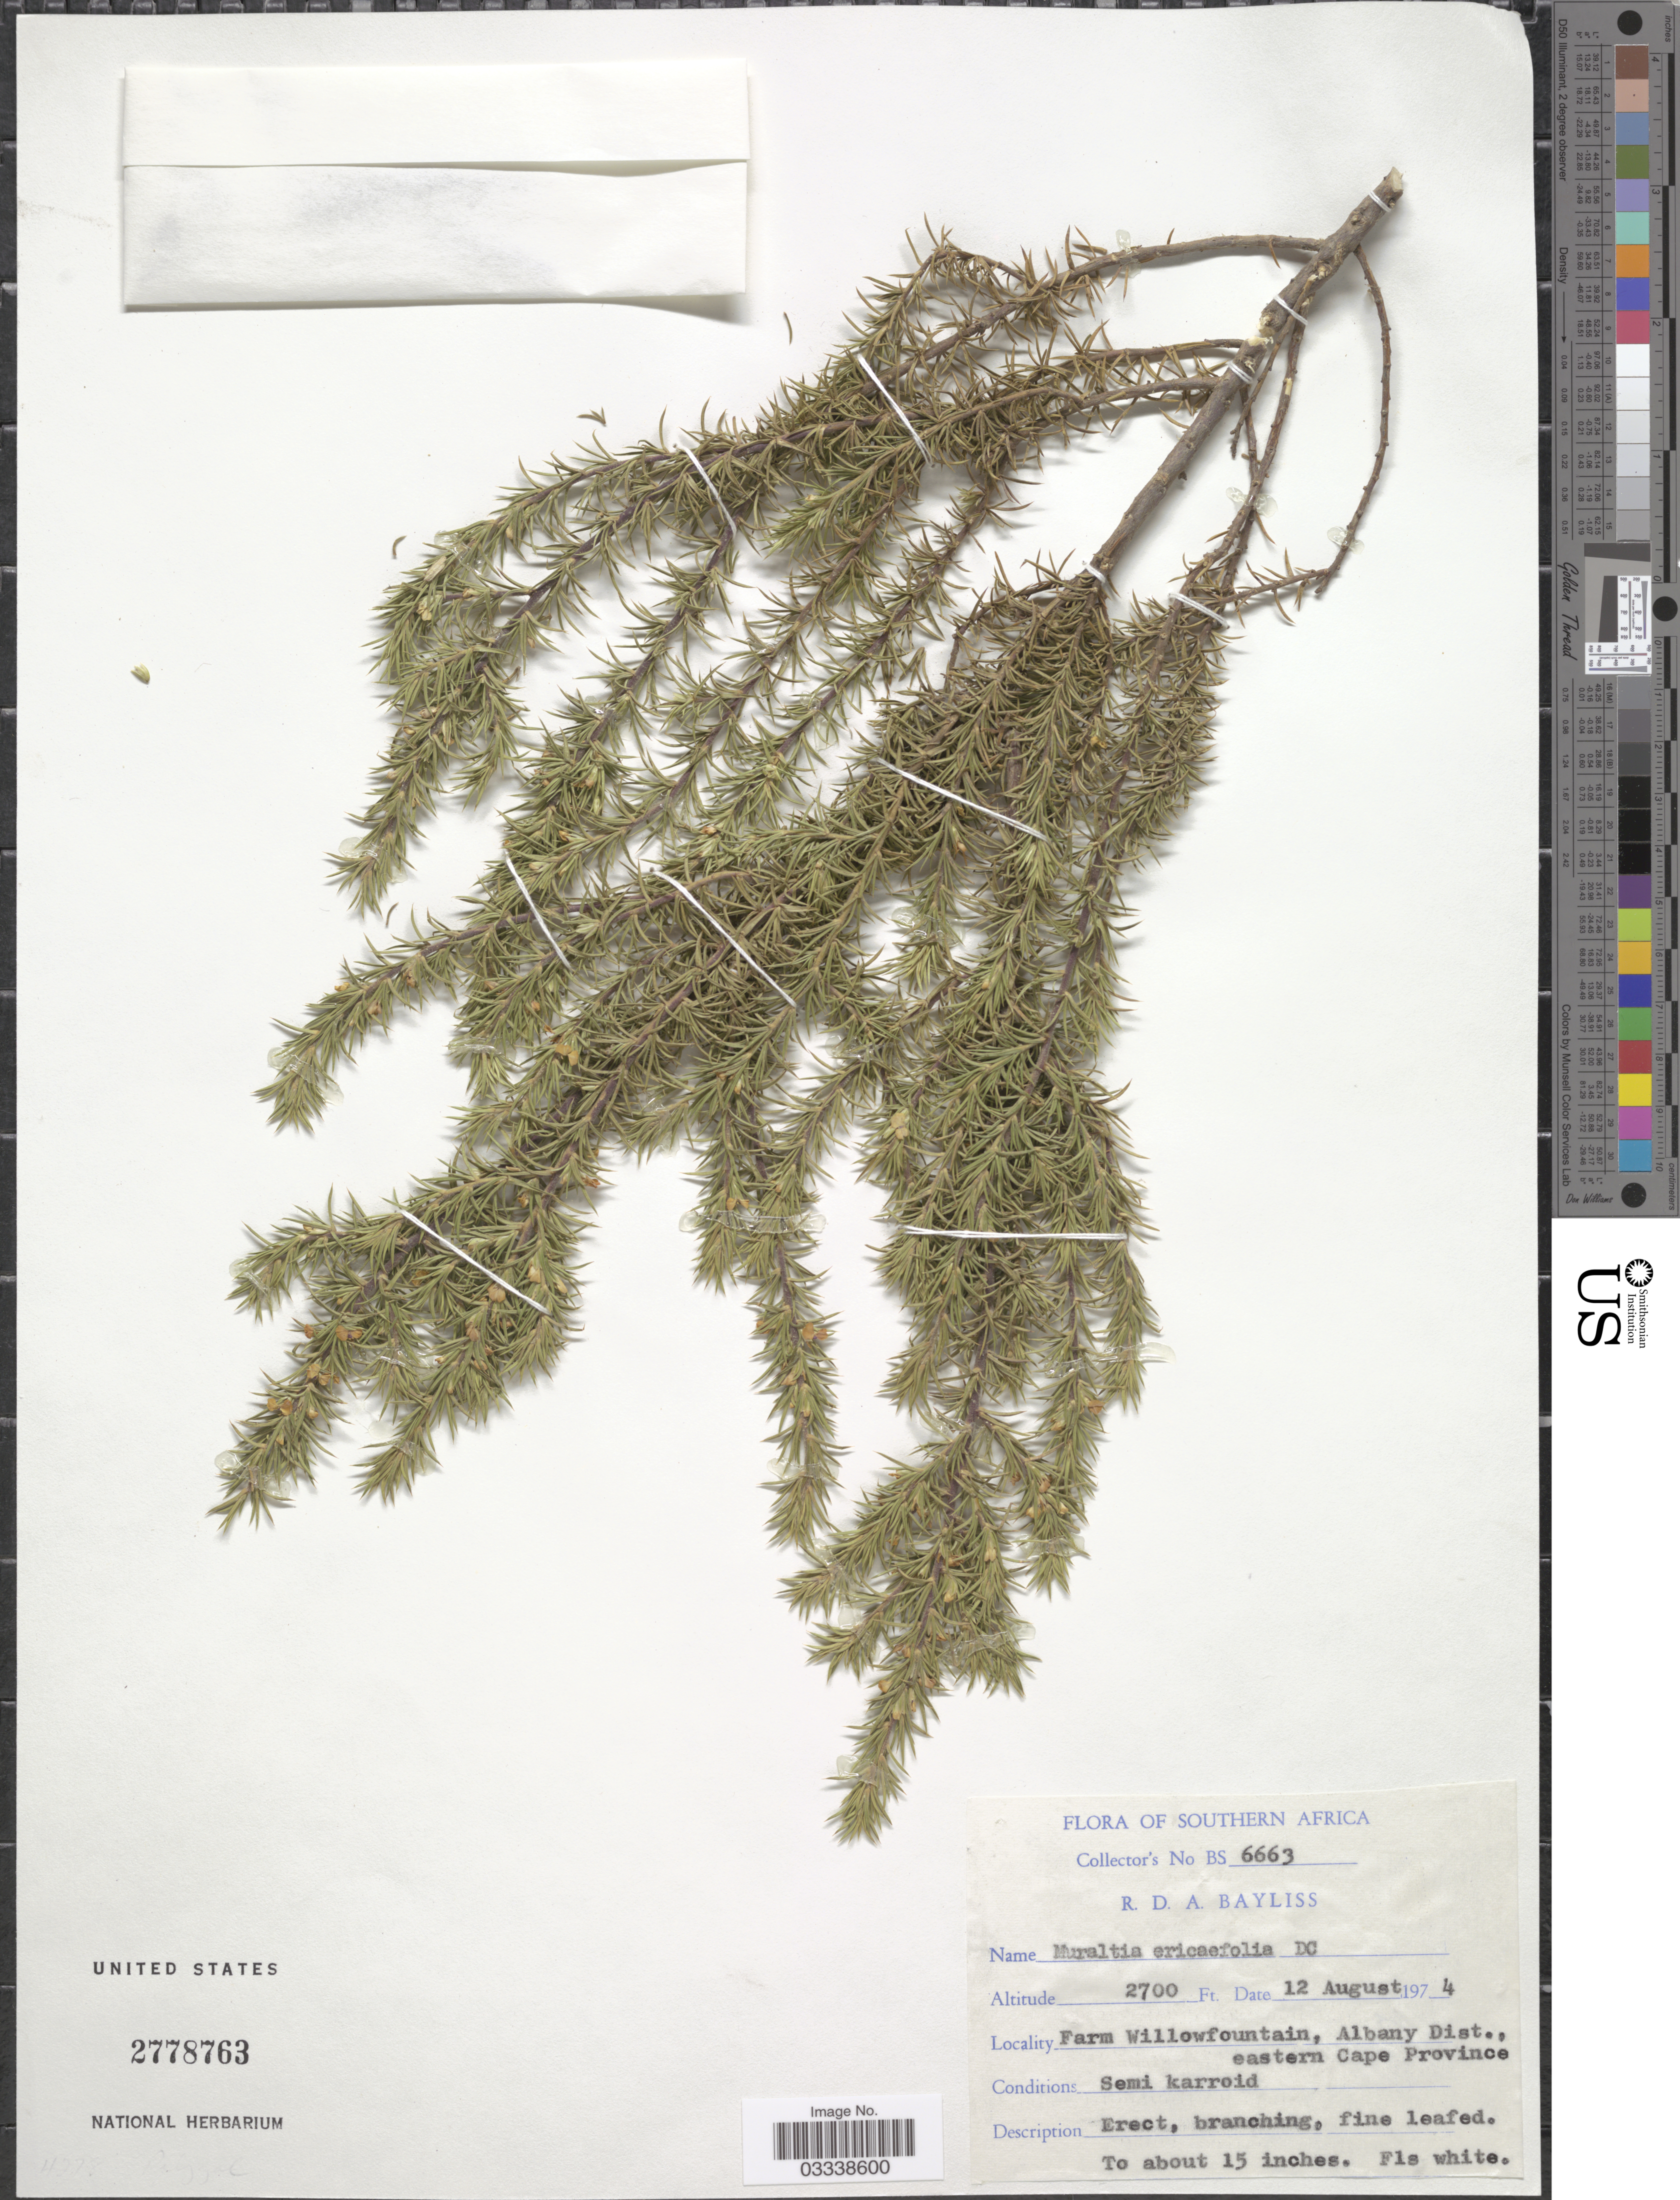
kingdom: Plantae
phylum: Tracheophyta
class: Magnoliopsida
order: Fabales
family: Polygalaceae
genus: Muraltia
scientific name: Muraltia ericaefolia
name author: DC.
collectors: R. Bayliss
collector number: BS6663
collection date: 1974-08-12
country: South Africa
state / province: Eastern Cape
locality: Southern Africa, Farm Willowfontain, Albany Dist., eastern Cape Province.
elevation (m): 823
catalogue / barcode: US 2778763